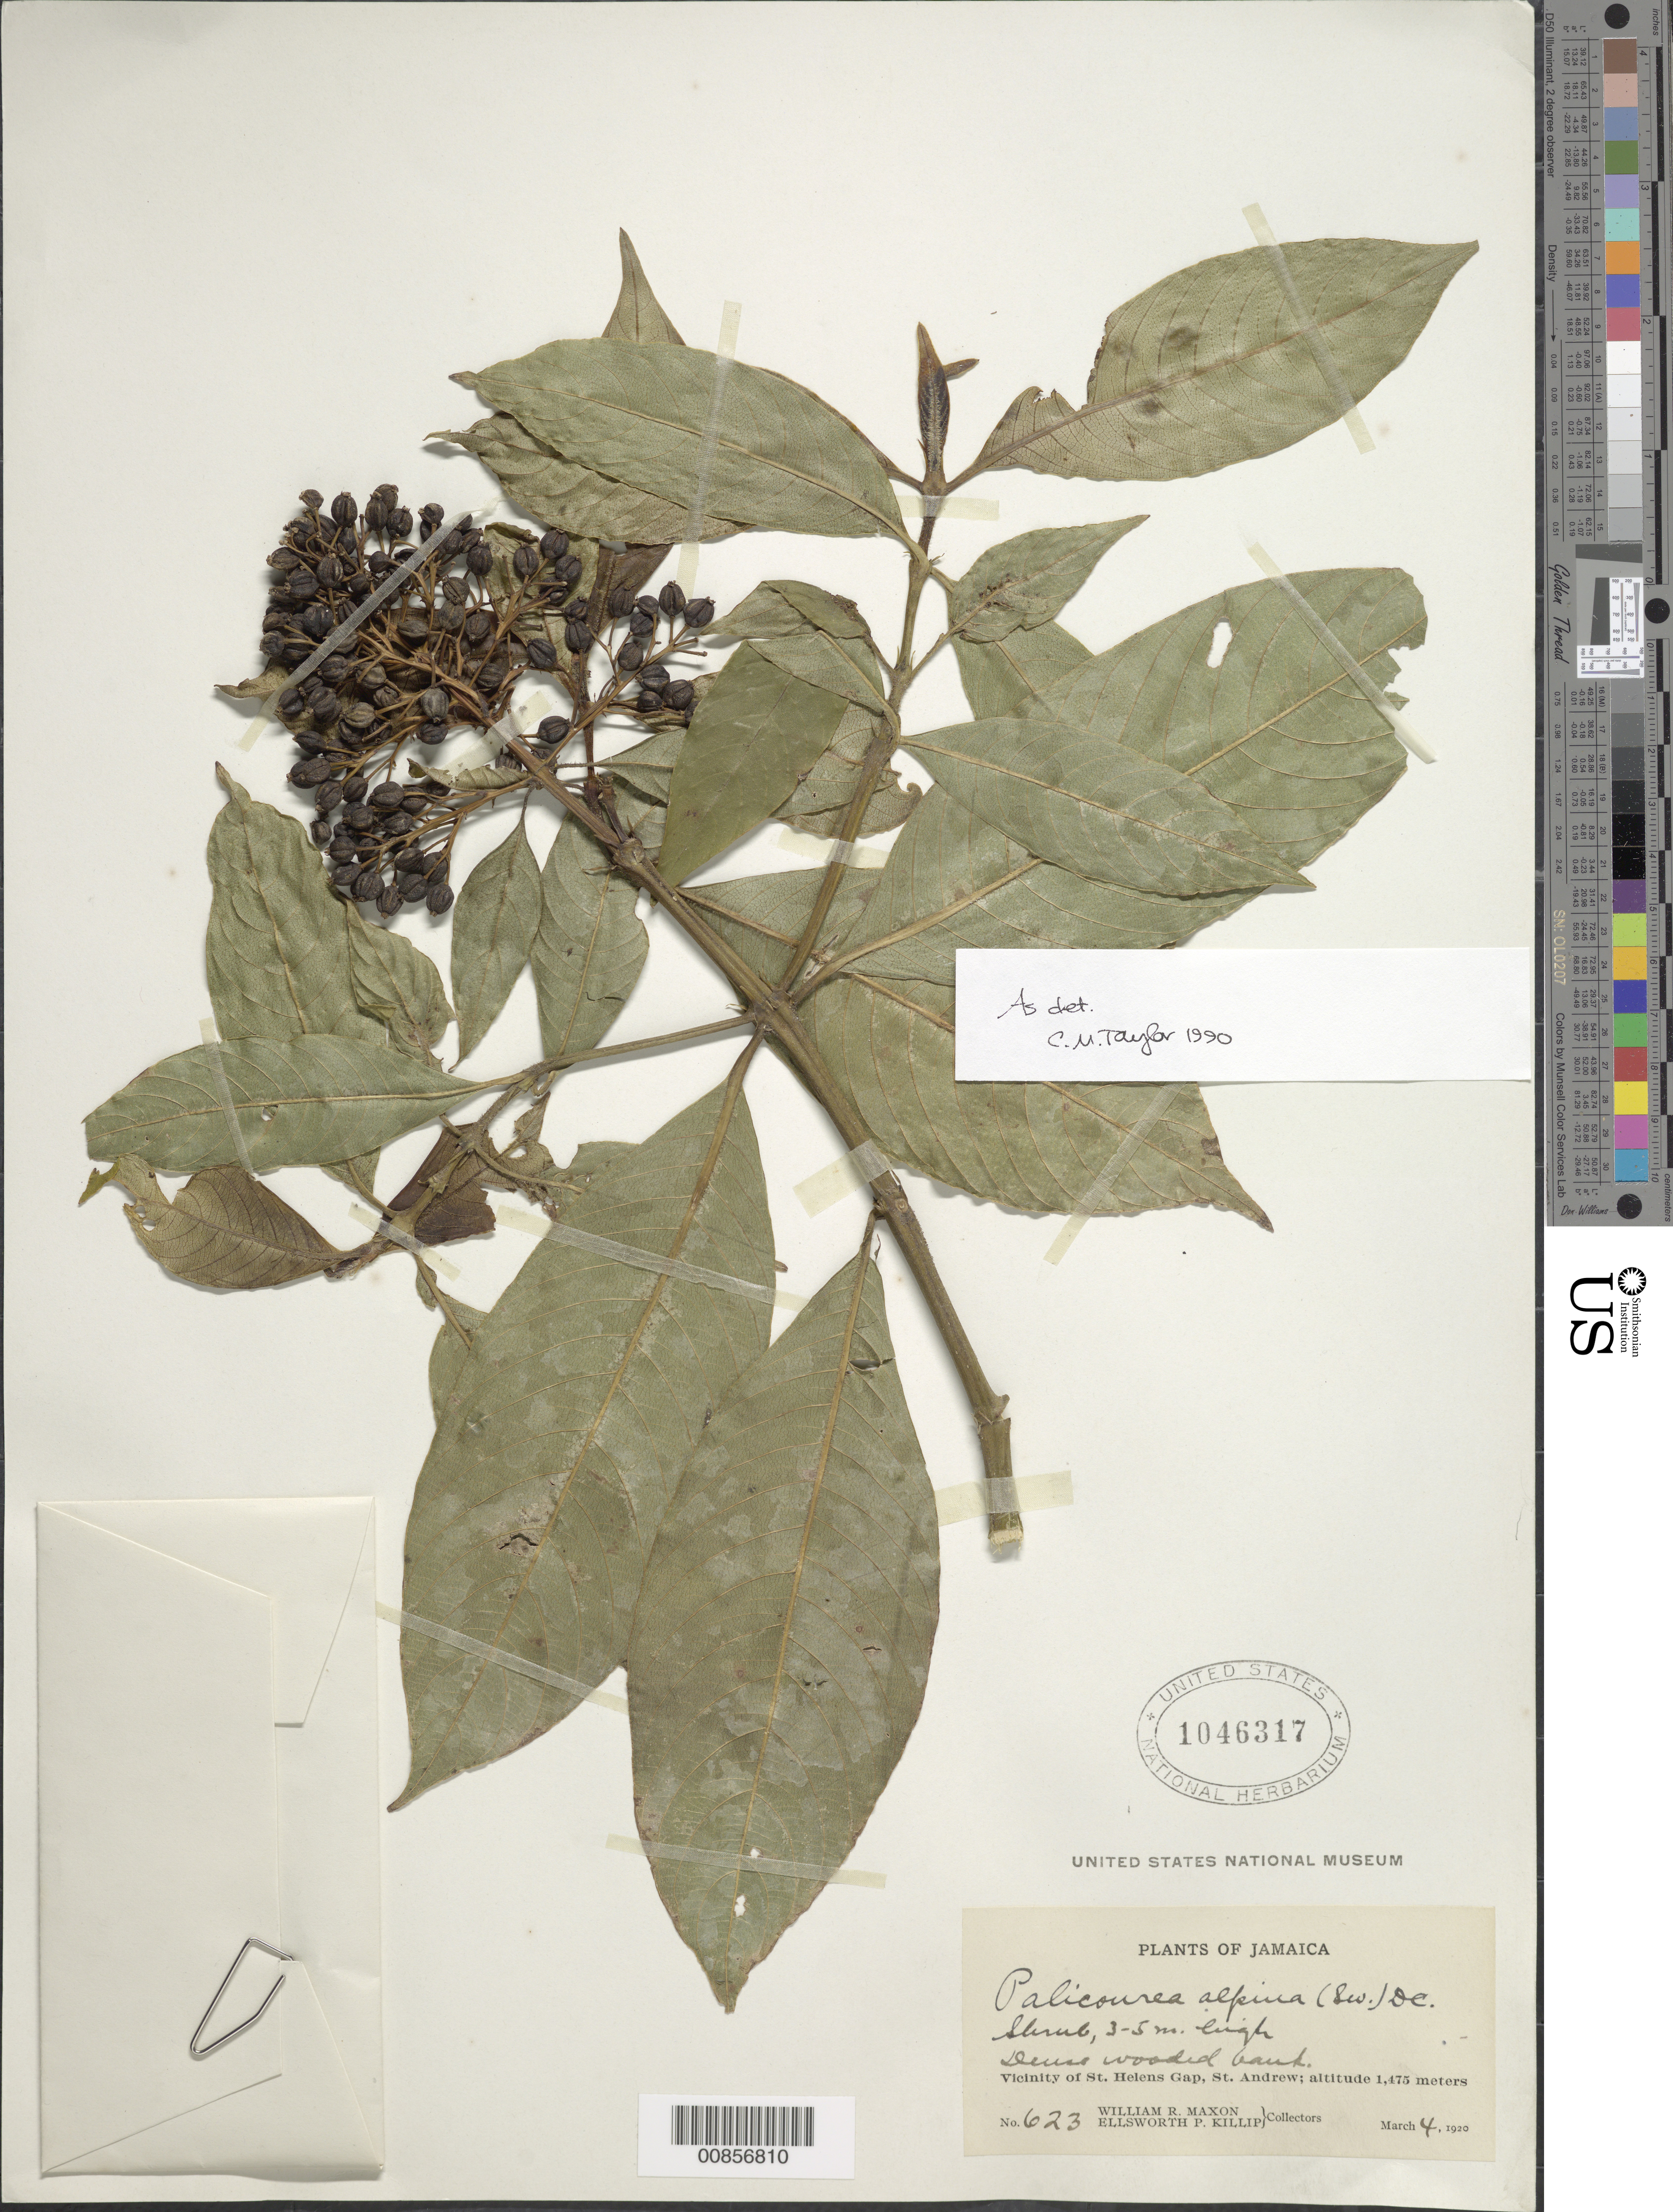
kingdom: Plantae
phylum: Tracheophyta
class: Magnoliopsida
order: Gentianales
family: Rubiaceae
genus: Palicourea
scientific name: Palicourea alpina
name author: (Sw.) DC.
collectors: W. R. Maxon & E. P. Killip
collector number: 623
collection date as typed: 04 Mar 1926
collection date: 1926-03-04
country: Jamaica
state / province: Saint Andrew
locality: Vicinity of St. Helens Gap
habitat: Dense wooded bank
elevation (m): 1475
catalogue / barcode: US 1046317